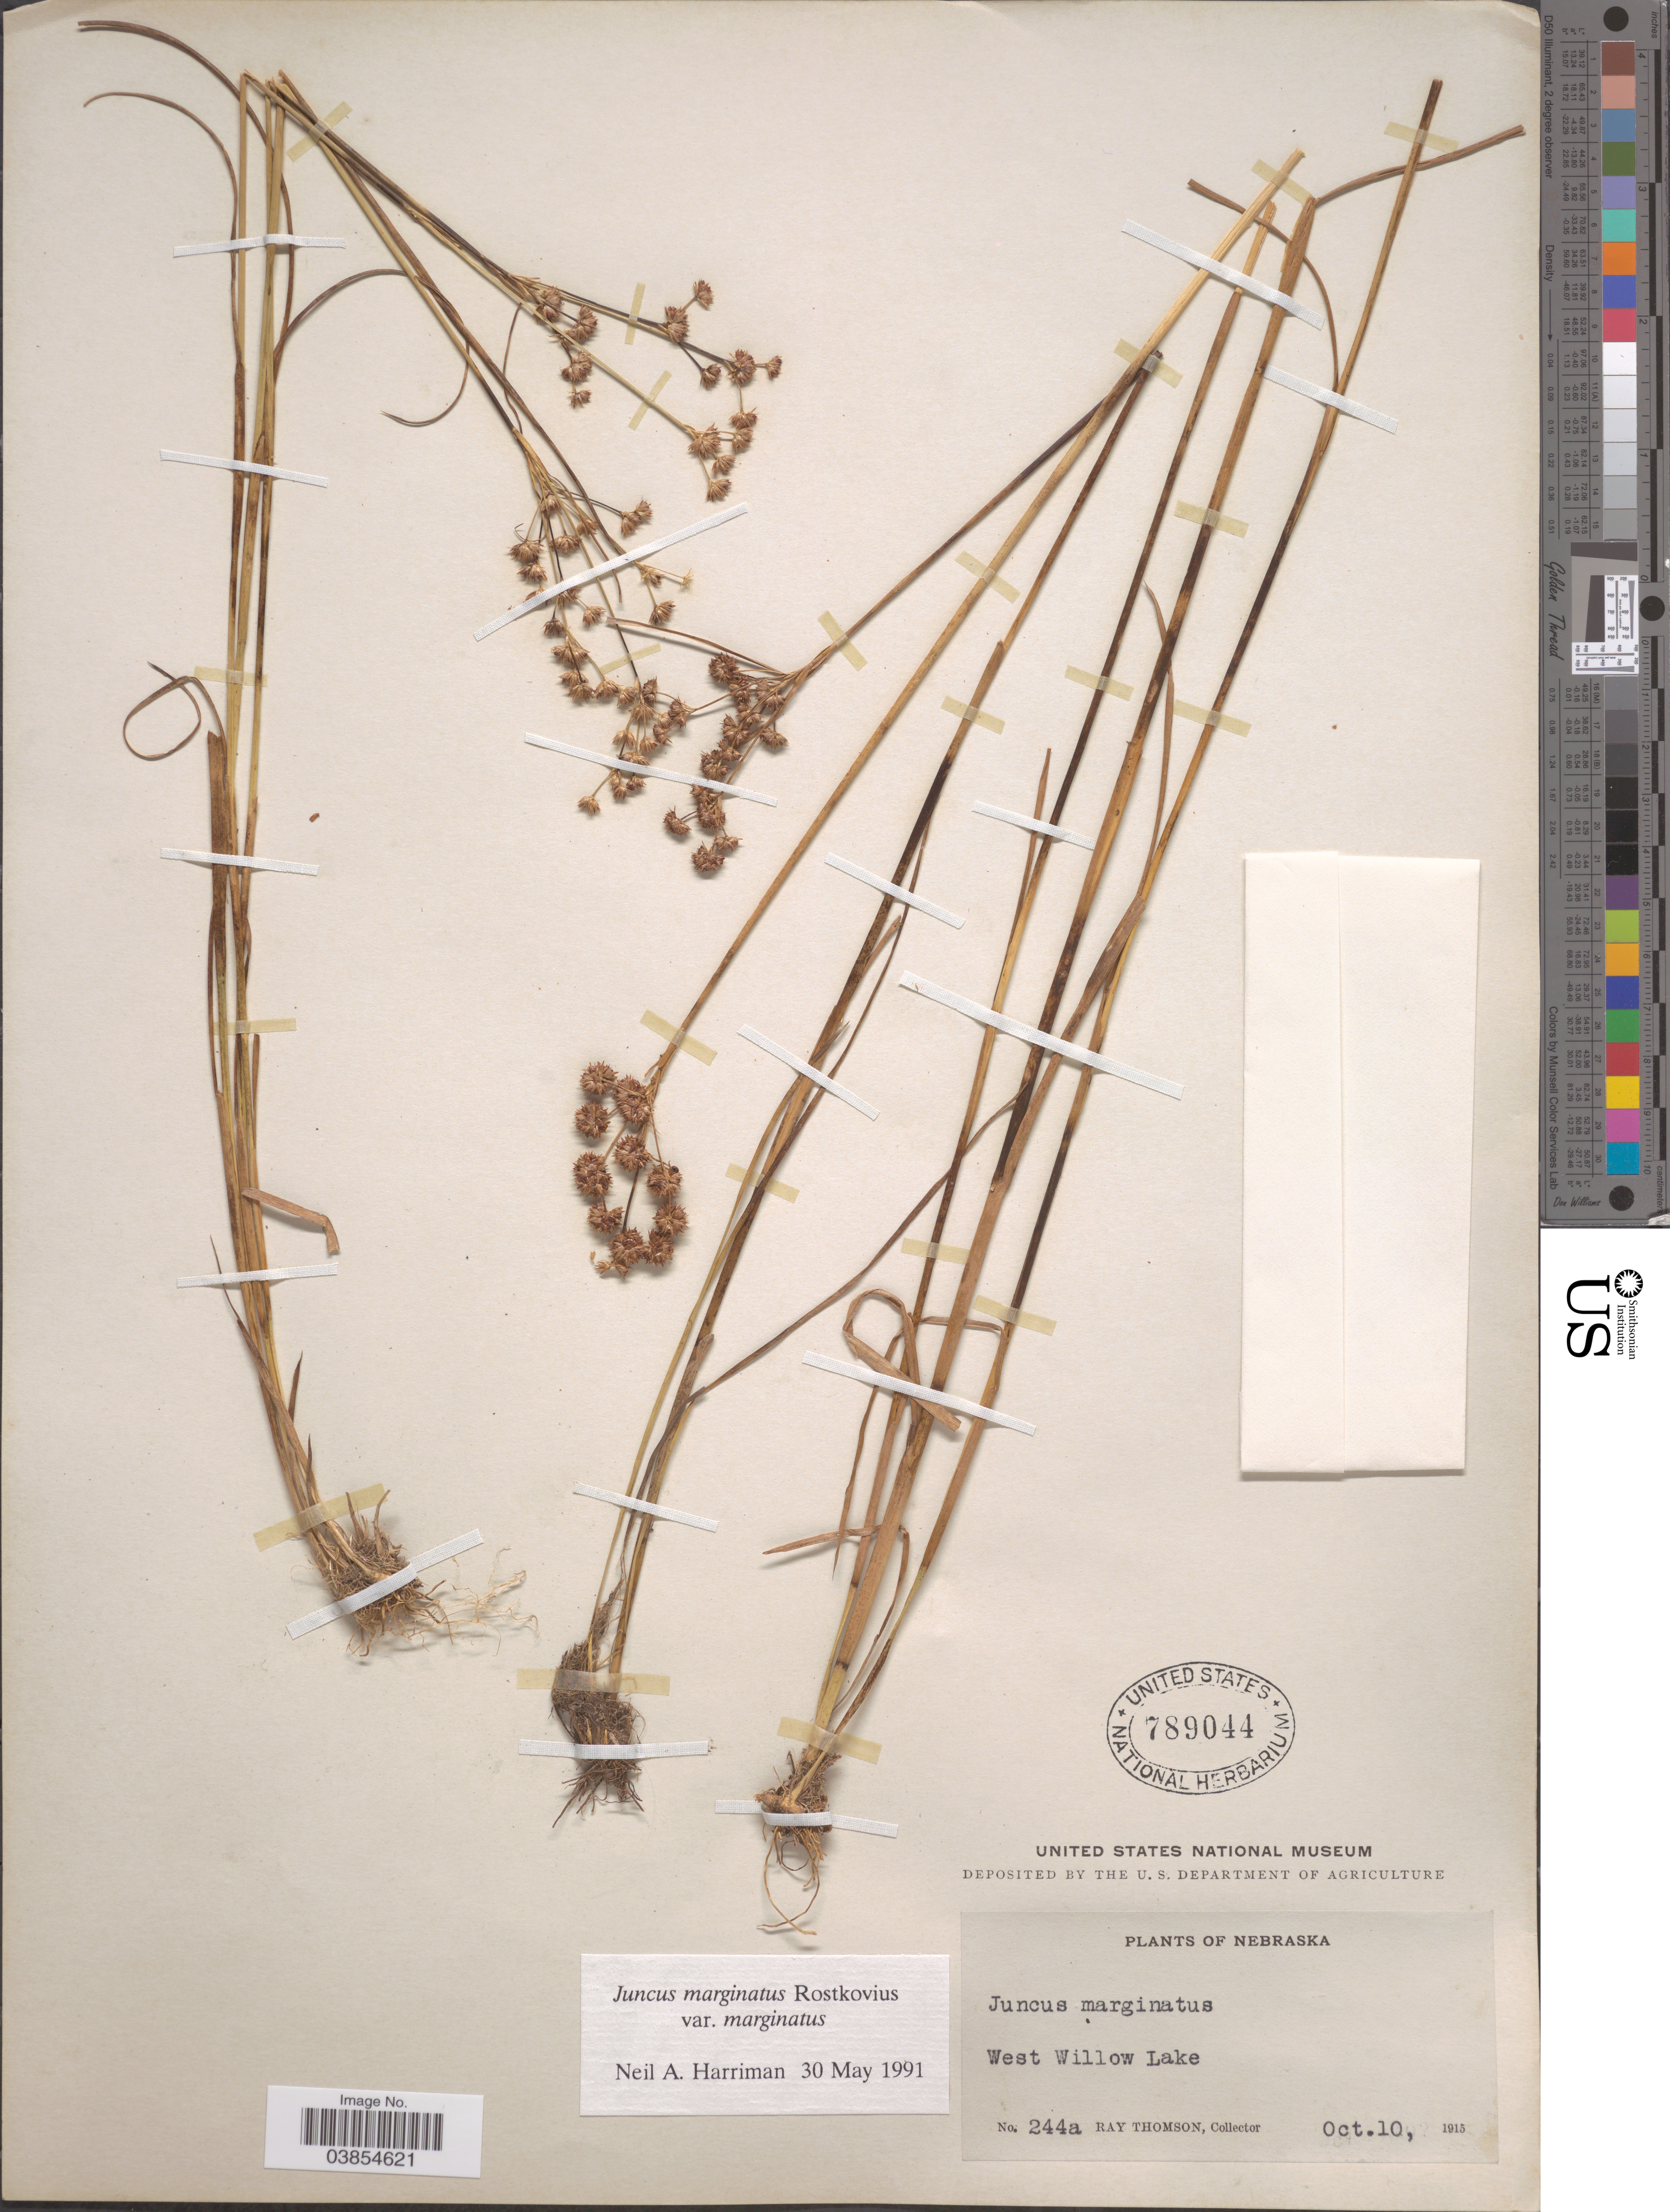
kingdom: Plantae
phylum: Tracheophyta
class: Liliopsida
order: Poales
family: Juncaceae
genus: Juncus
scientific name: Juncus marginatus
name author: Rostk.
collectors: R. Thomson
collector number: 244a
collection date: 1915-10-10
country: United States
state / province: Nebraska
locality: West Willow Lake.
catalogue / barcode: US 789044